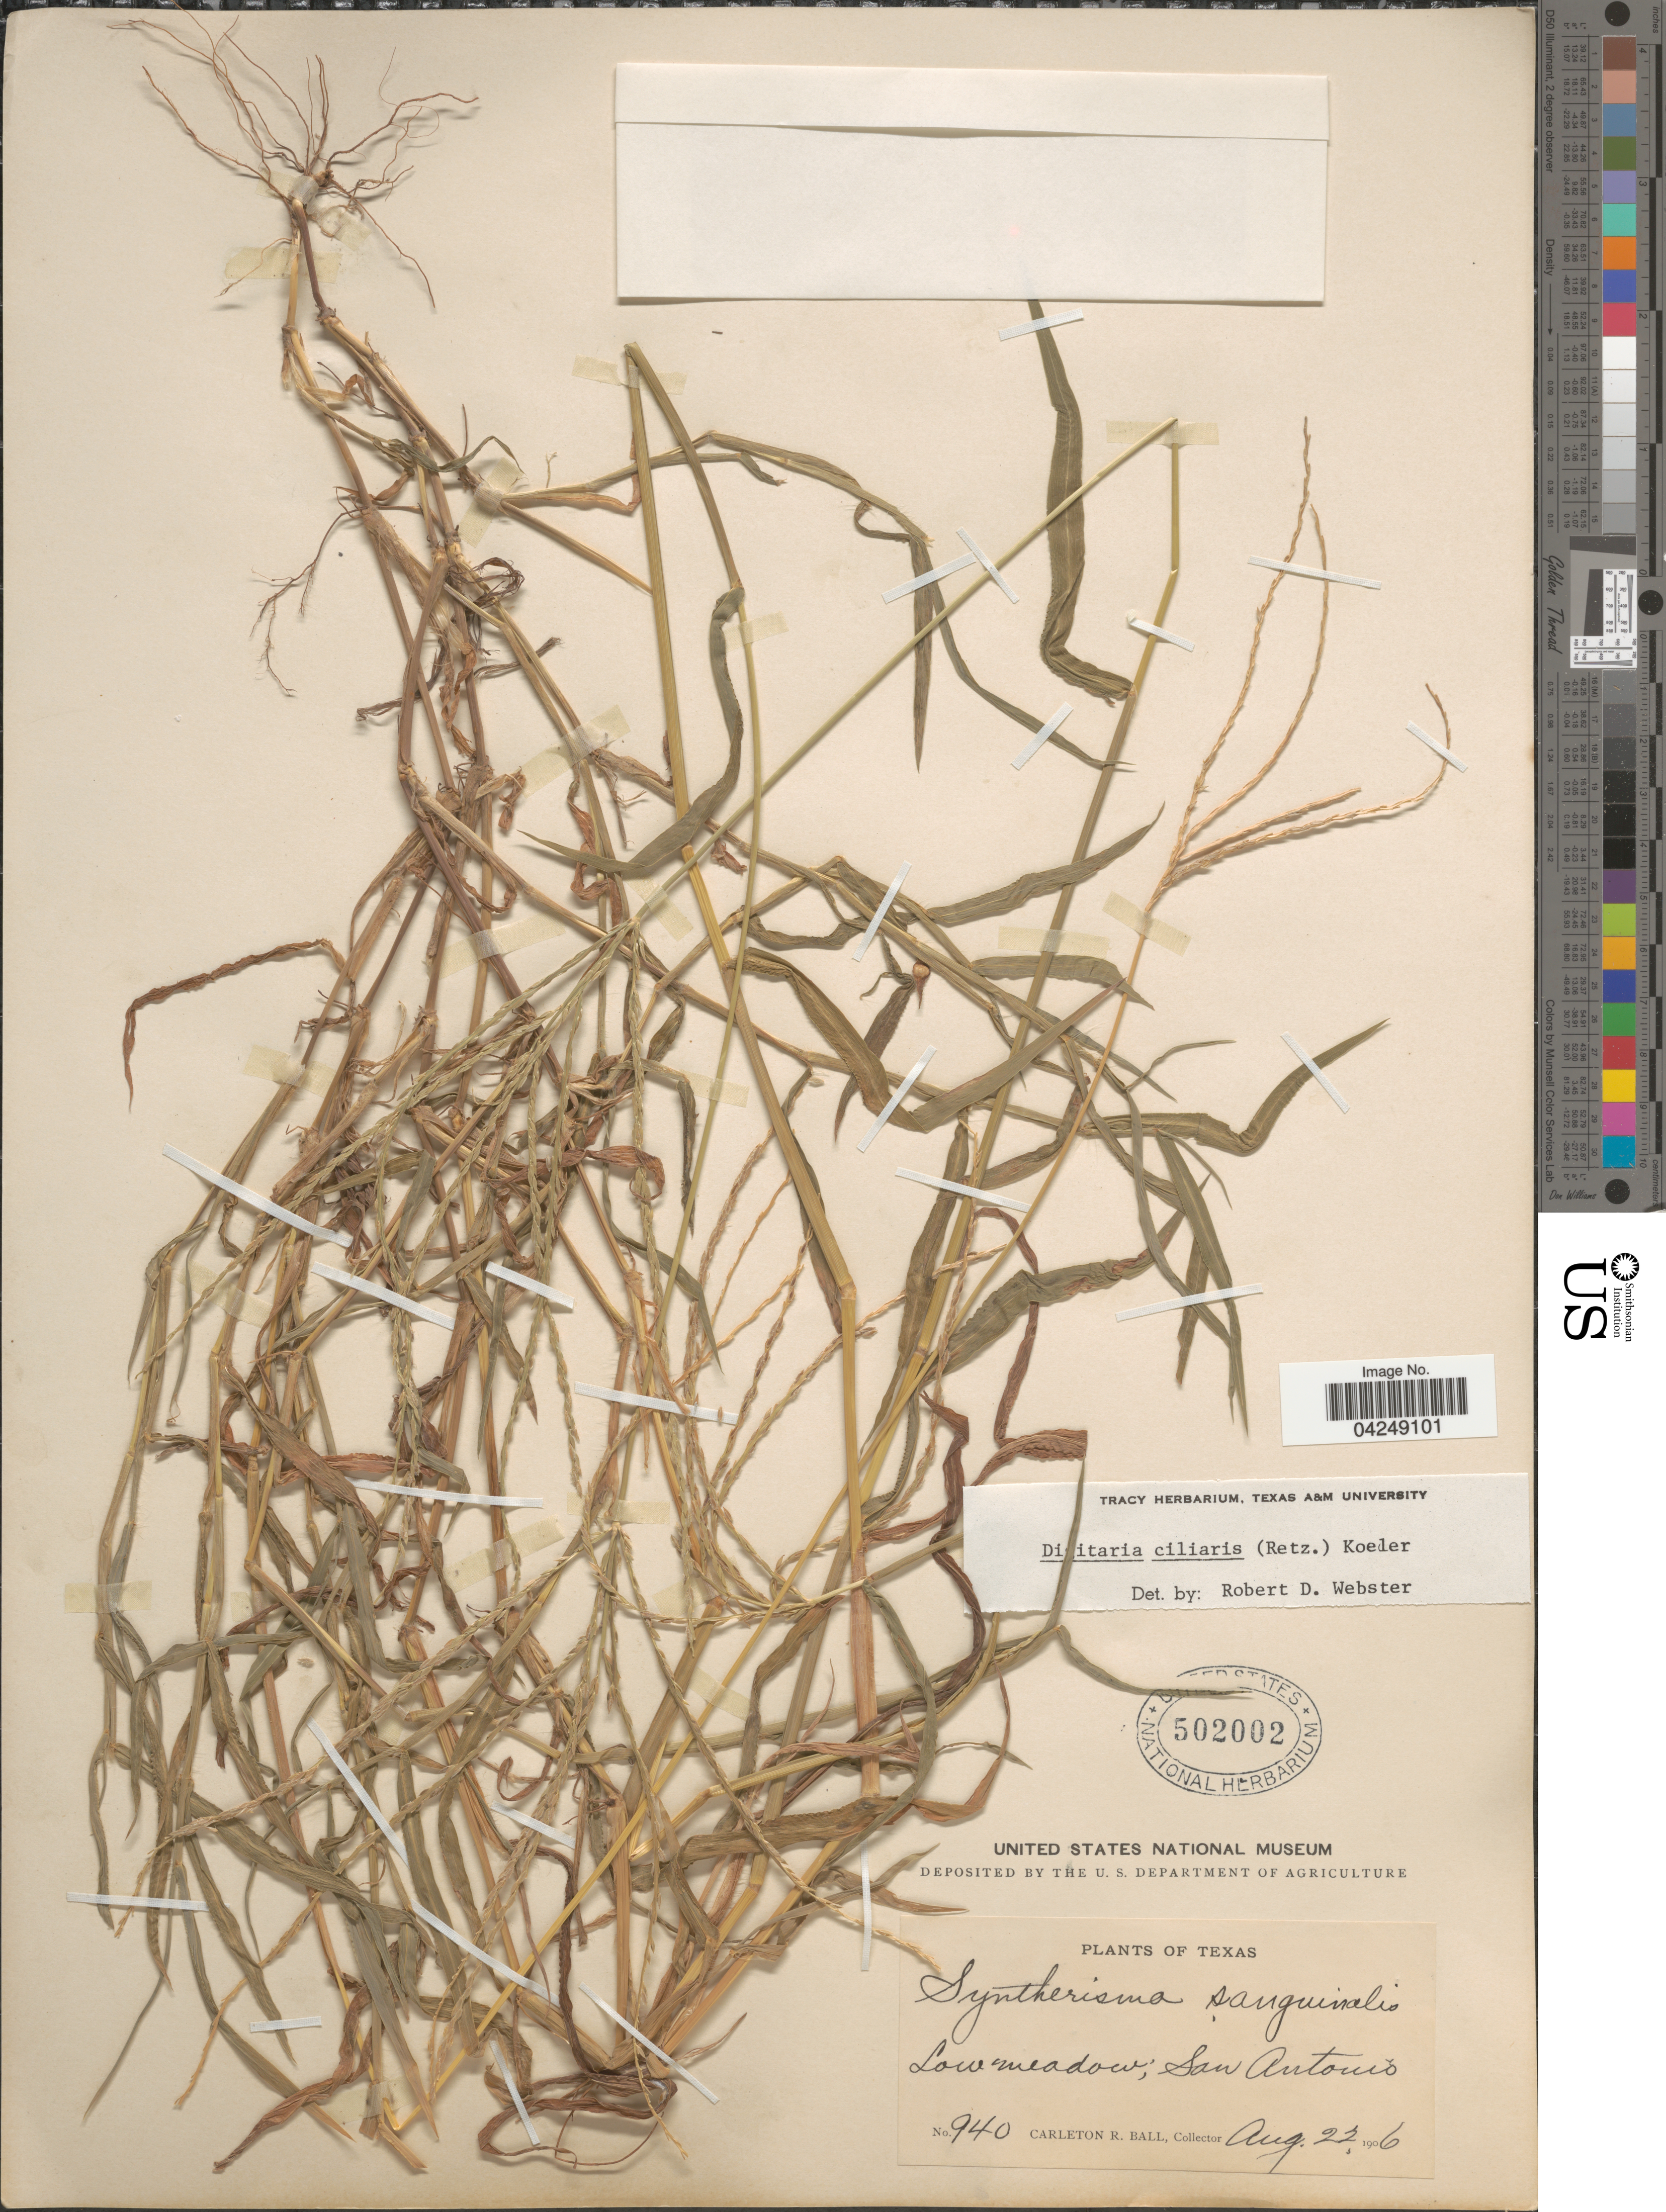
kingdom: Plantae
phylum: Tracheophyta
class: Liliopsida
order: Poales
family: Poaceae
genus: Digitaria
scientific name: Digitaria ciliaris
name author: (Retz.) Koeler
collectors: C. R. Ball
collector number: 940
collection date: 1906-08-22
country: United States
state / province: Texas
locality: Low meadow; San Antonio.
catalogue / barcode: US 502002